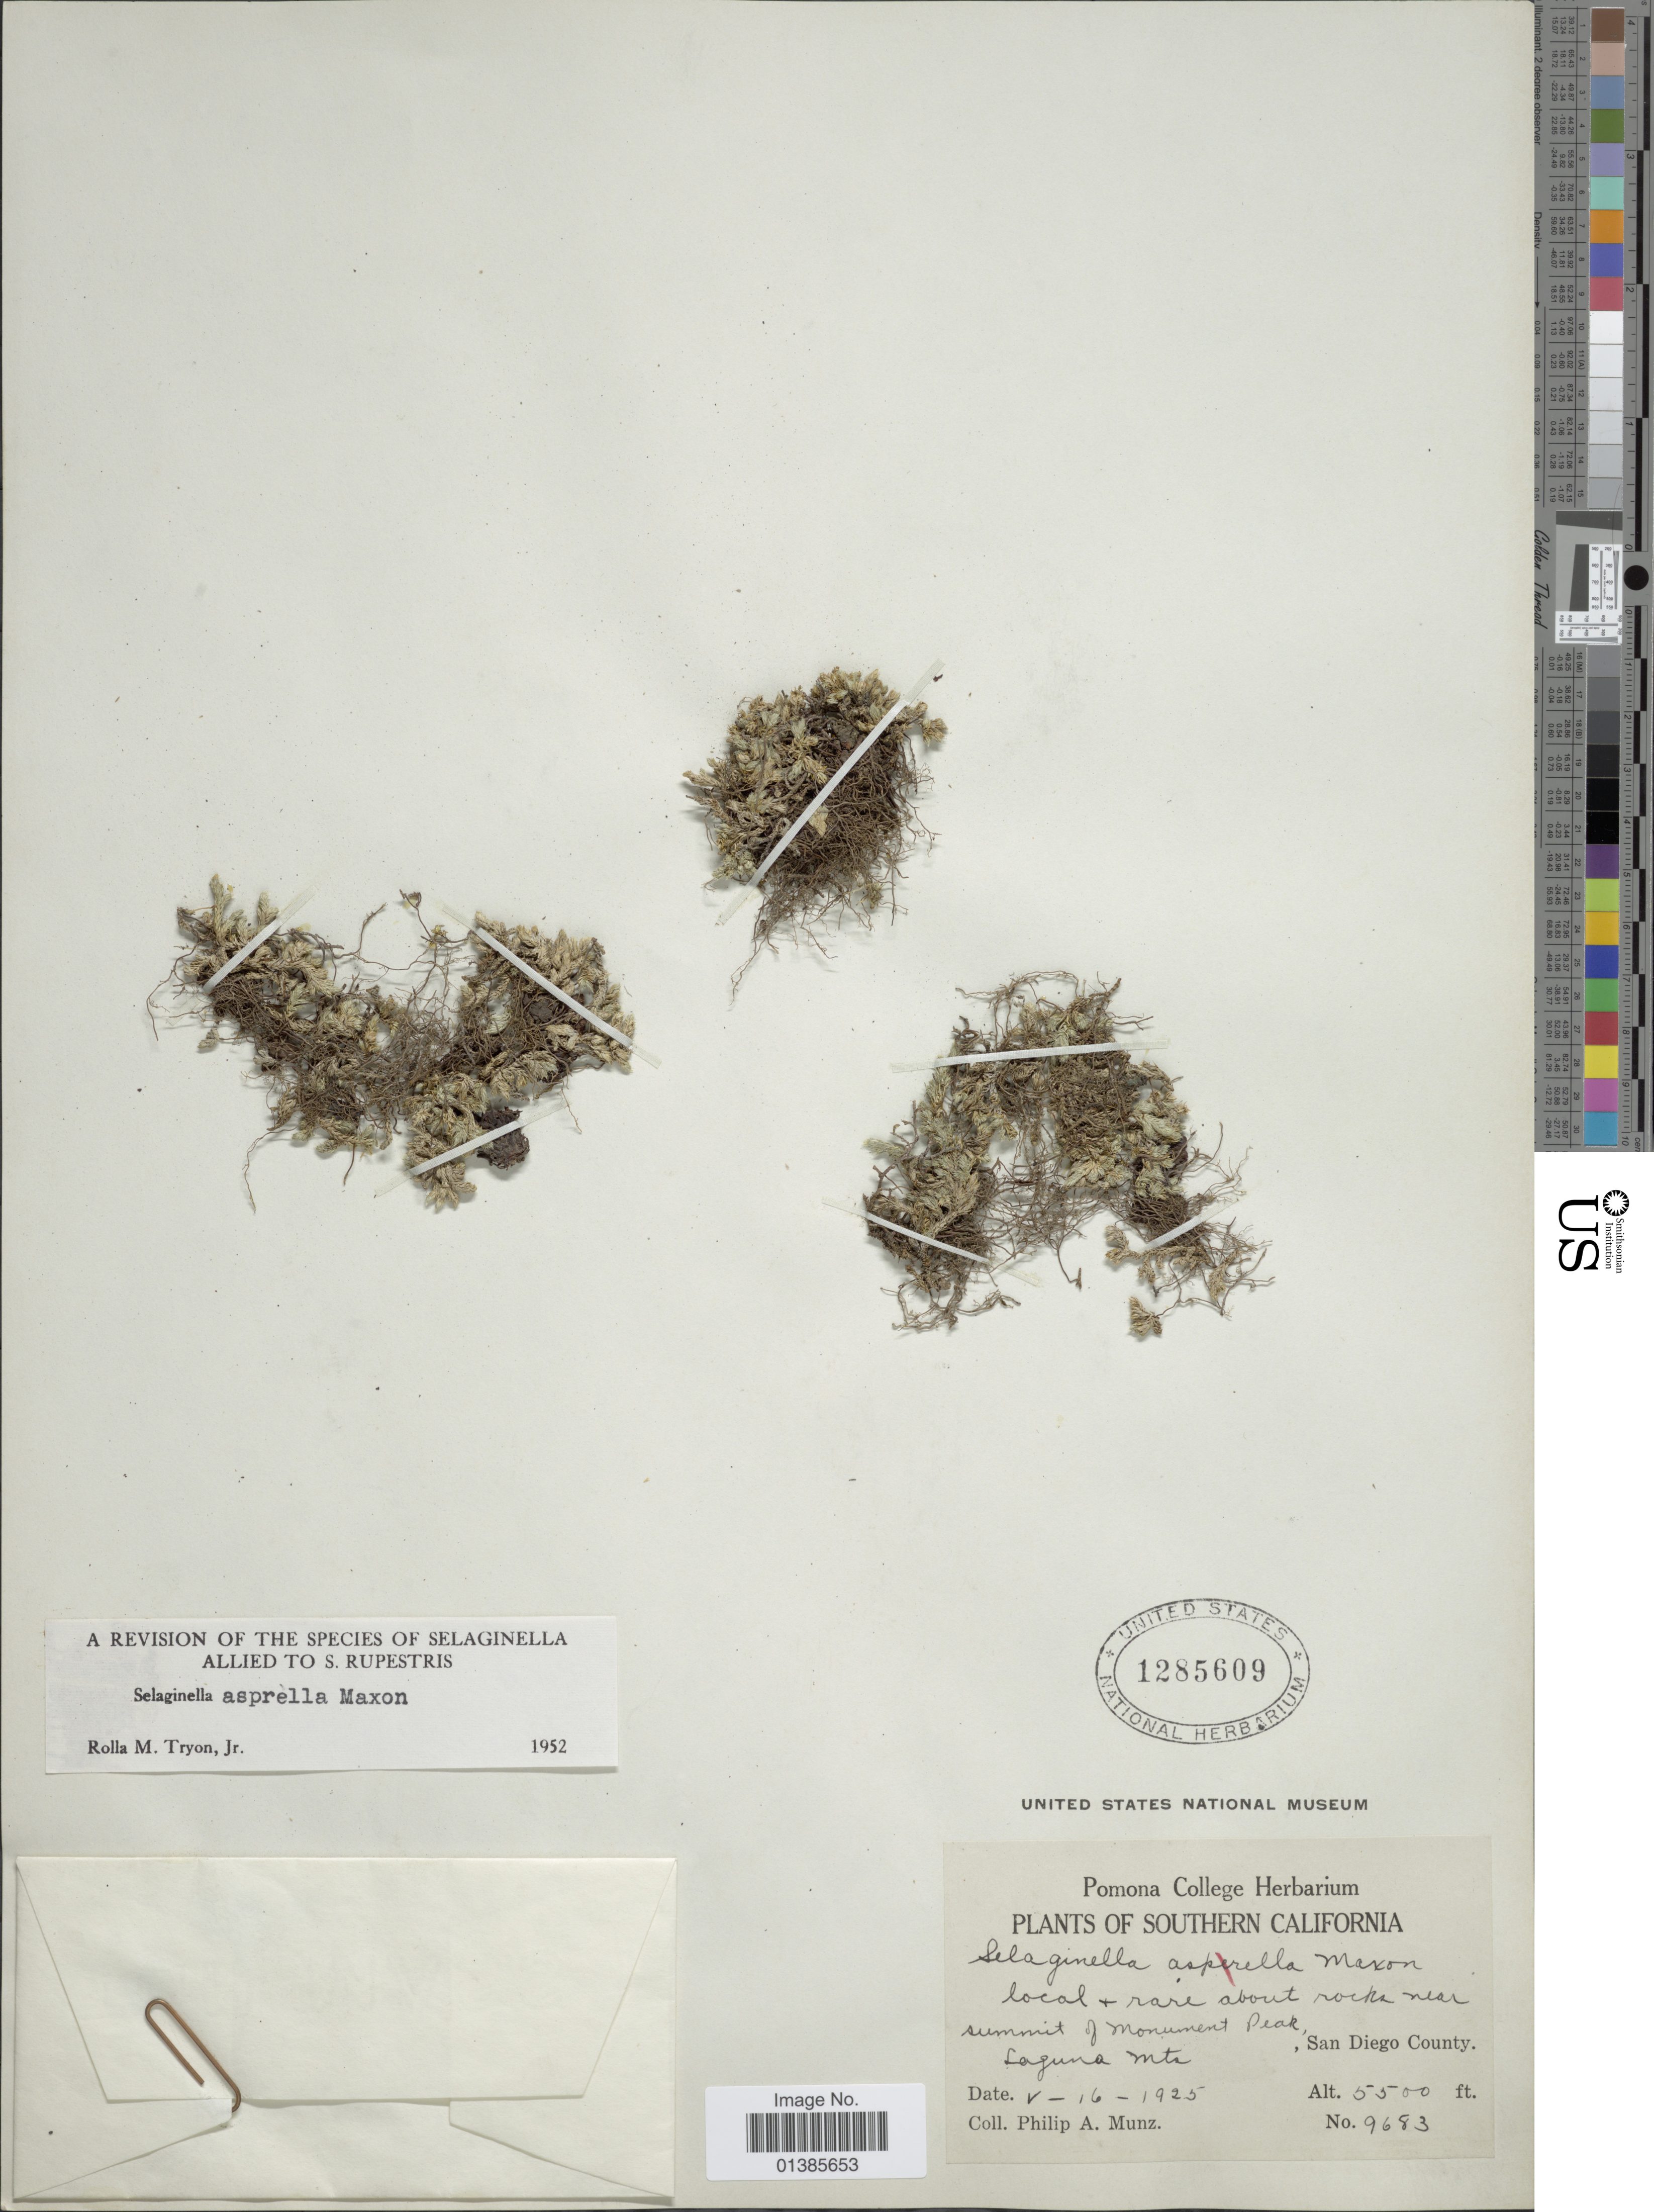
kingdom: Plantae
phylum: Tracheophyta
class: Lycopodiopsida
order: Selaginellales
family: Selaginellaceae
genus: Selaginella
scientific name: Selaginella asprella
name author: Maxon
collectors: P. A. Munz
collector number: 9683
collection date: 1925-05-16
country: United States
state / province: California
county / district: San Diego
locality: Southern California. Summit of Monument Peak, Laguna Mts, San Diego County.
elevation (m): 1676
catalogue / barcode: US 1285609